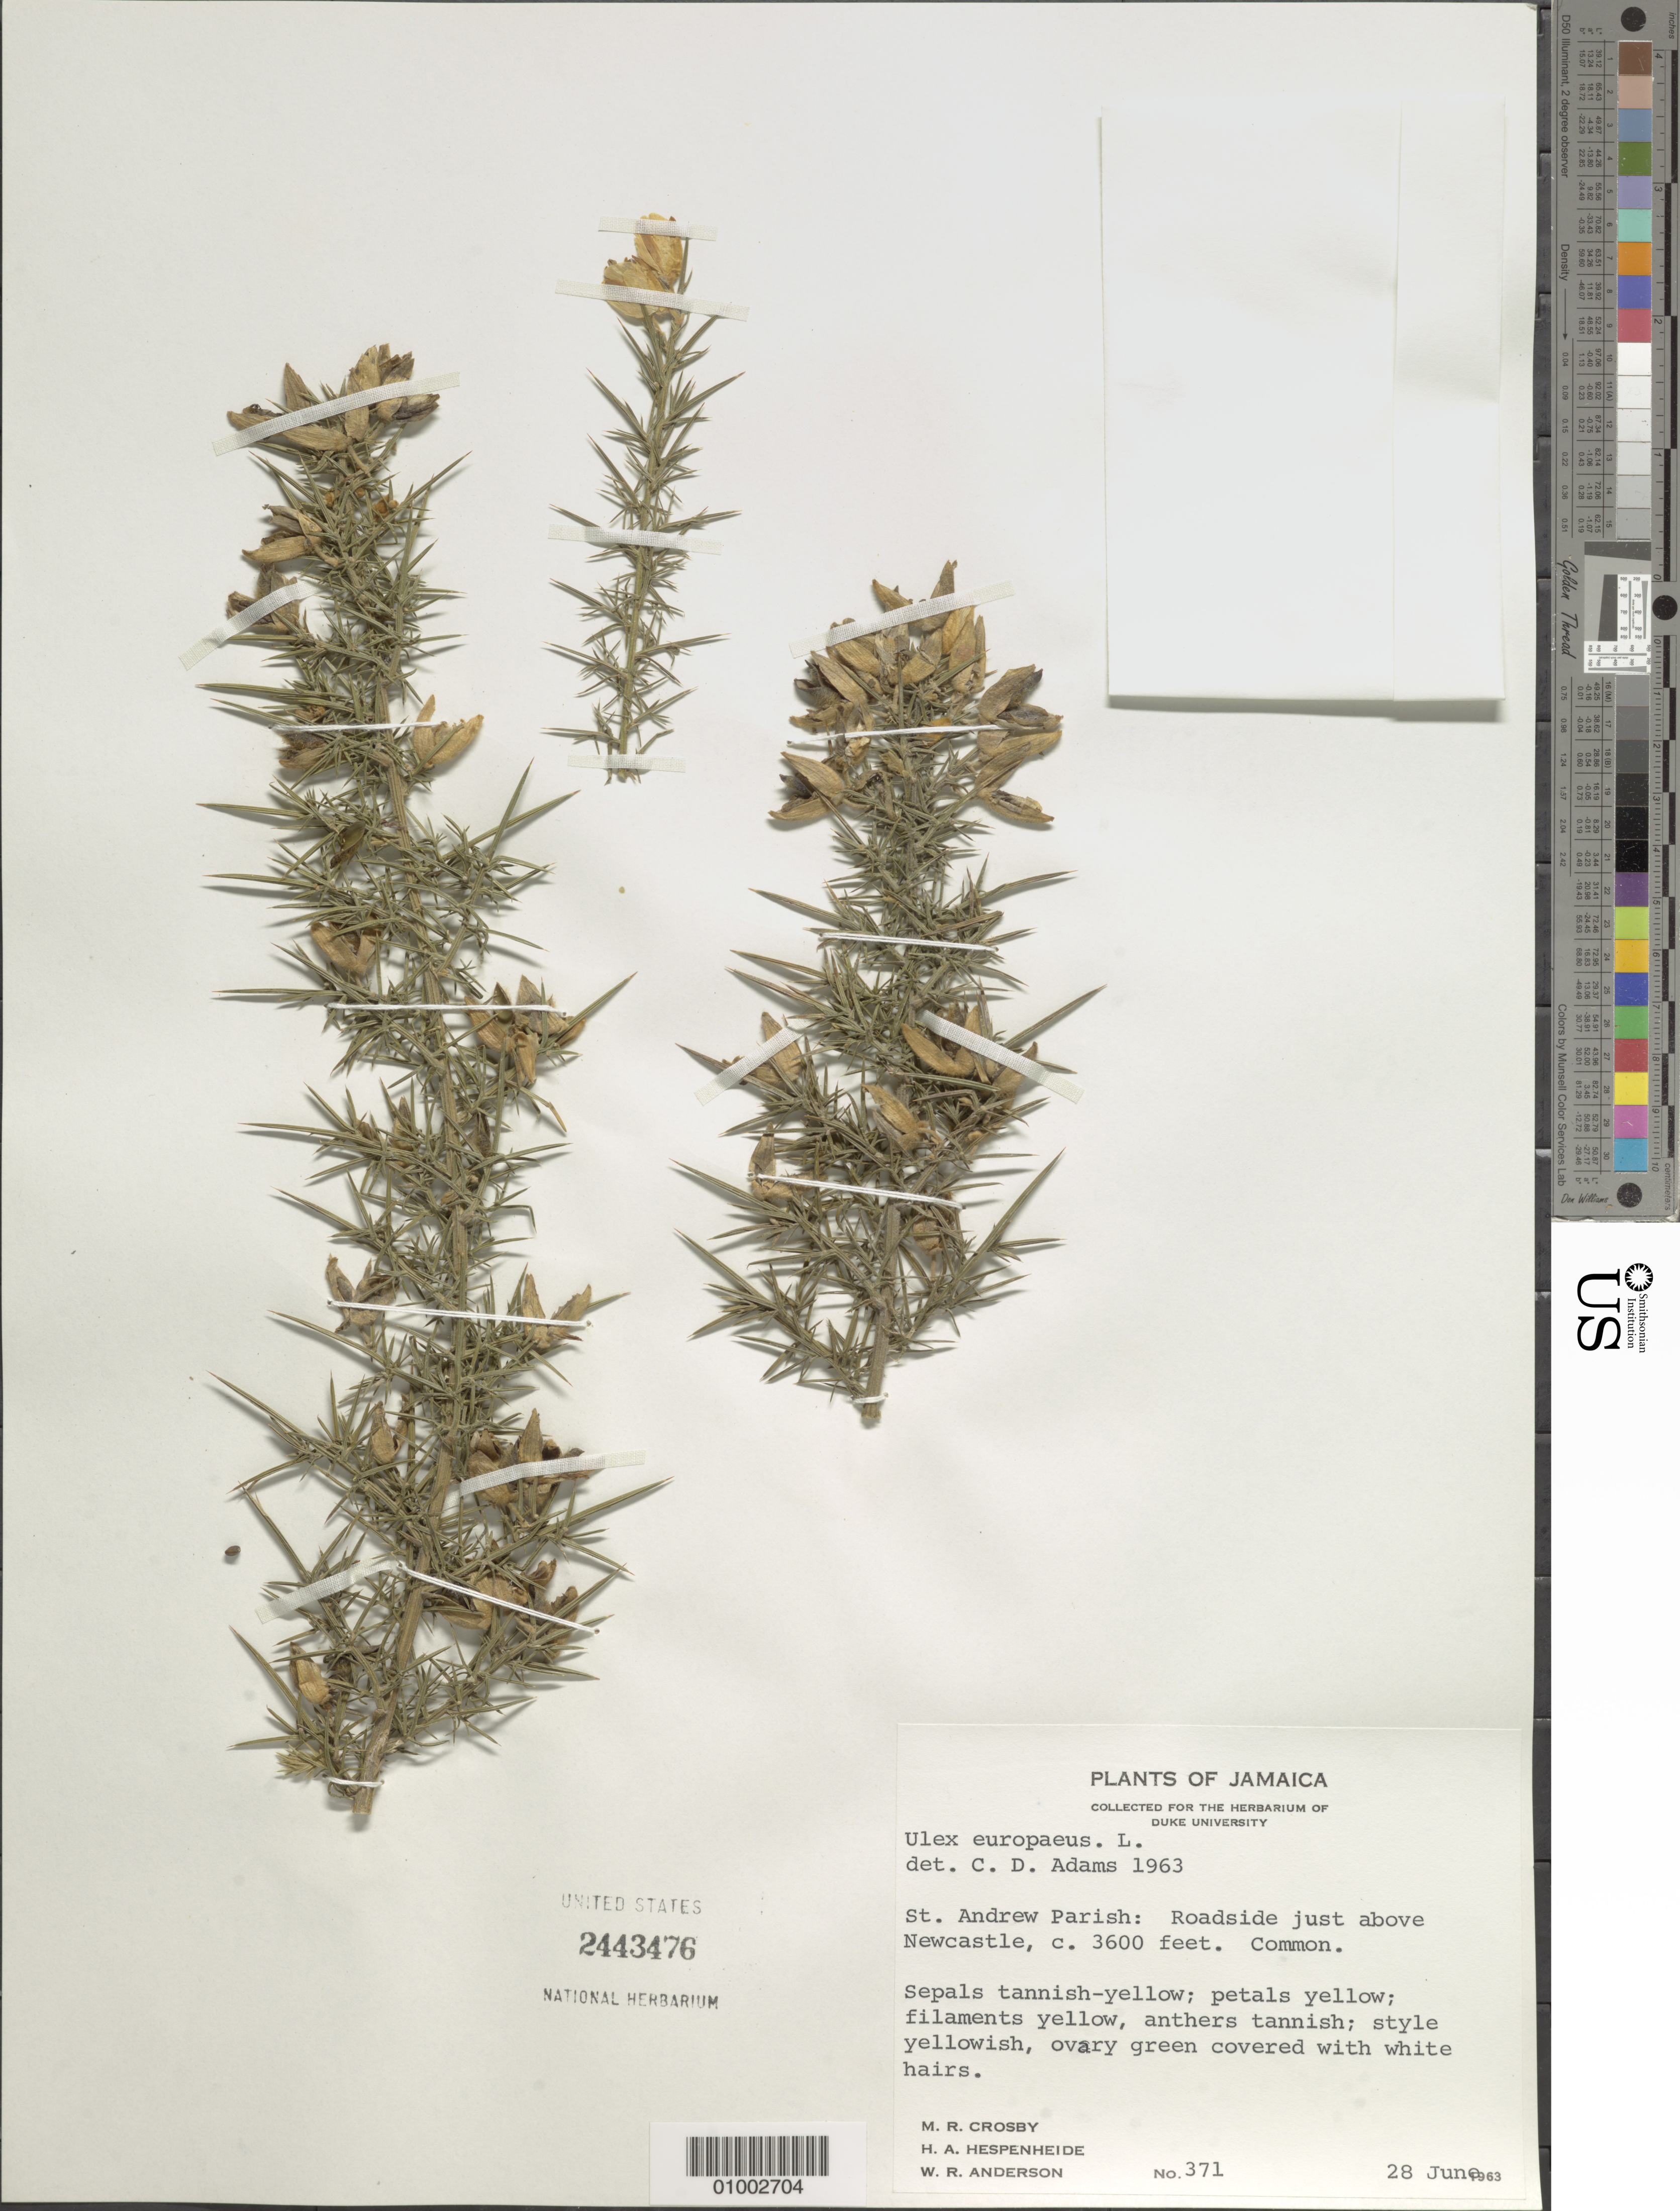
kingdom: Plantae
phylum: Tracheophyta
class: Magnoliopsida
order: Fabales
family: Fabaceae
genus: Ulex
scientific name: Ulex sp.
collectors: M. R. Crosby, H. A. Hespenheide & W. R. Anderson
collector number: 371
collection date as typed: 28 Jun 1963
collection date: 1963-06-28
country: Jamaica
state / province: Saint Andrew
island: Jamaica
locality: Roadside just above Newcastle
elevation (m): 1097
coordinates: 0 N, 0 E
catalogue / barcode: US 2443476